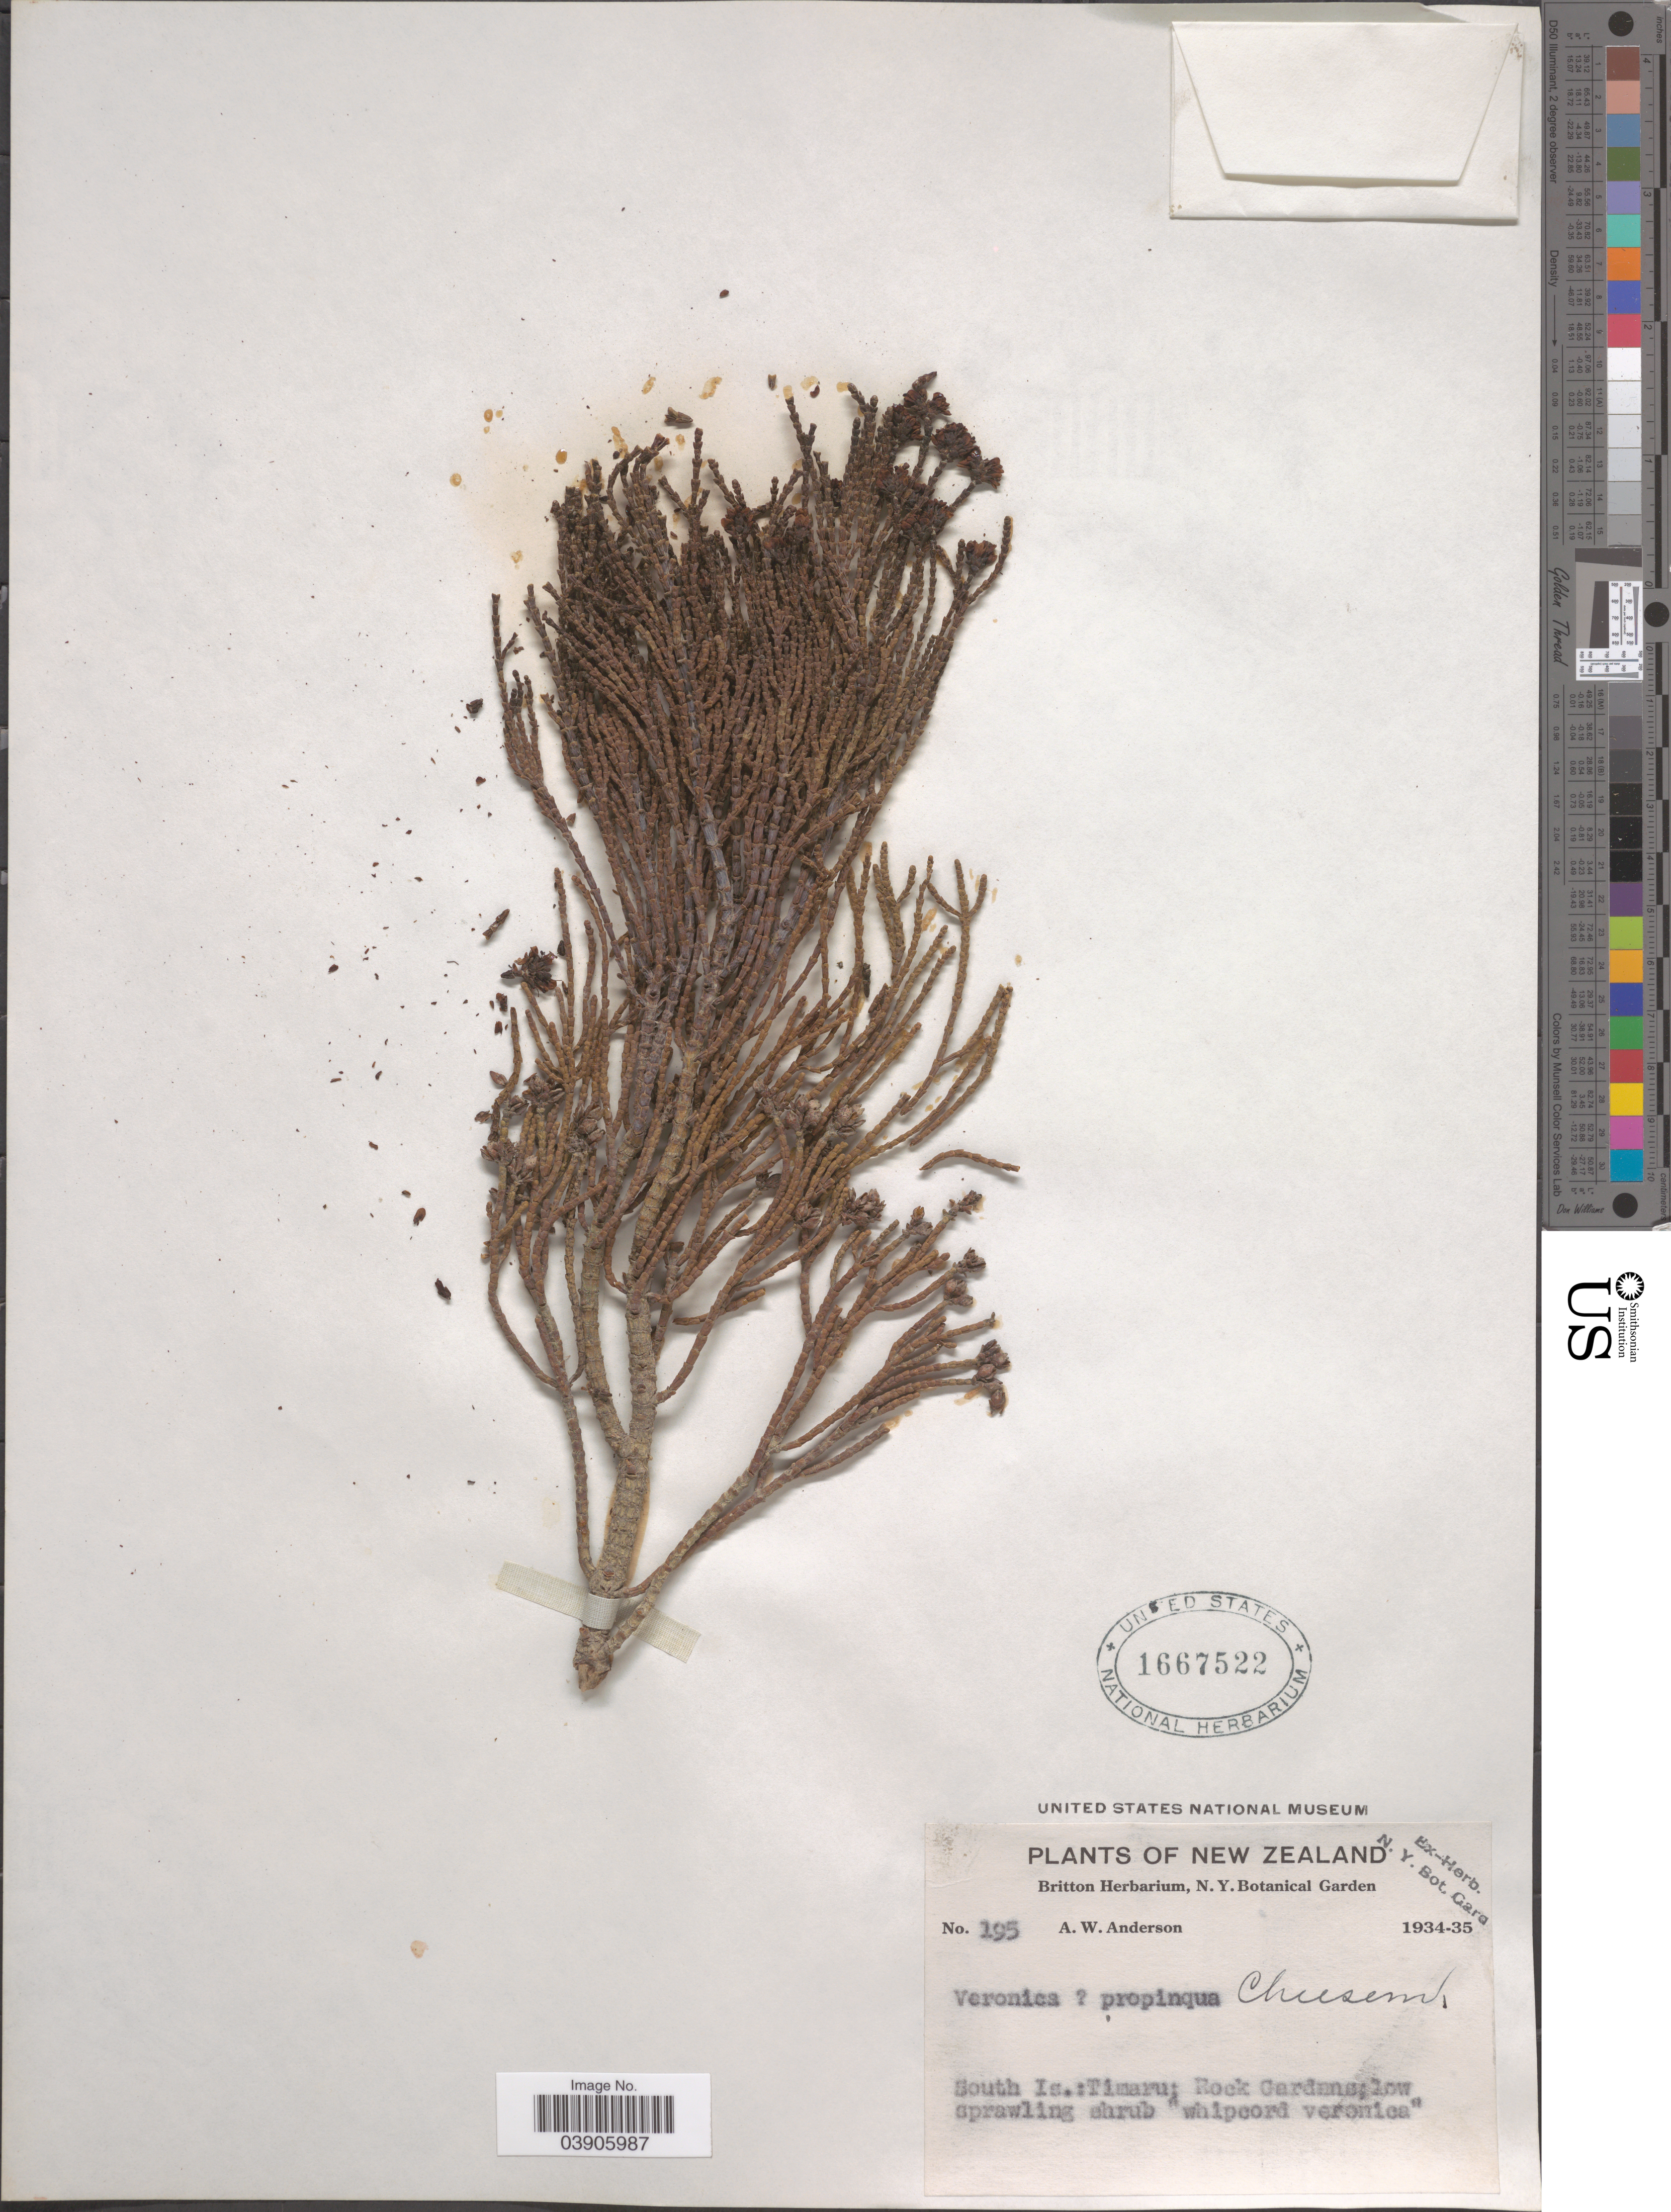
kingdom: Plantae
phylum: Tracheophyta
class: Magnoliopsida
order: Lamiales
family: Plantaginaceae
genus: Hebe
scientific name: Hebe propinqua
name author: (Cheeseman) Cockayne & Allan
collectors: A. W. Anderson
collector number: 195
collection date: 1934/1935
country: New Zealand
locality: South Is.: Timaru; Rock Gardens.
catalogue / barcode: US 1667522